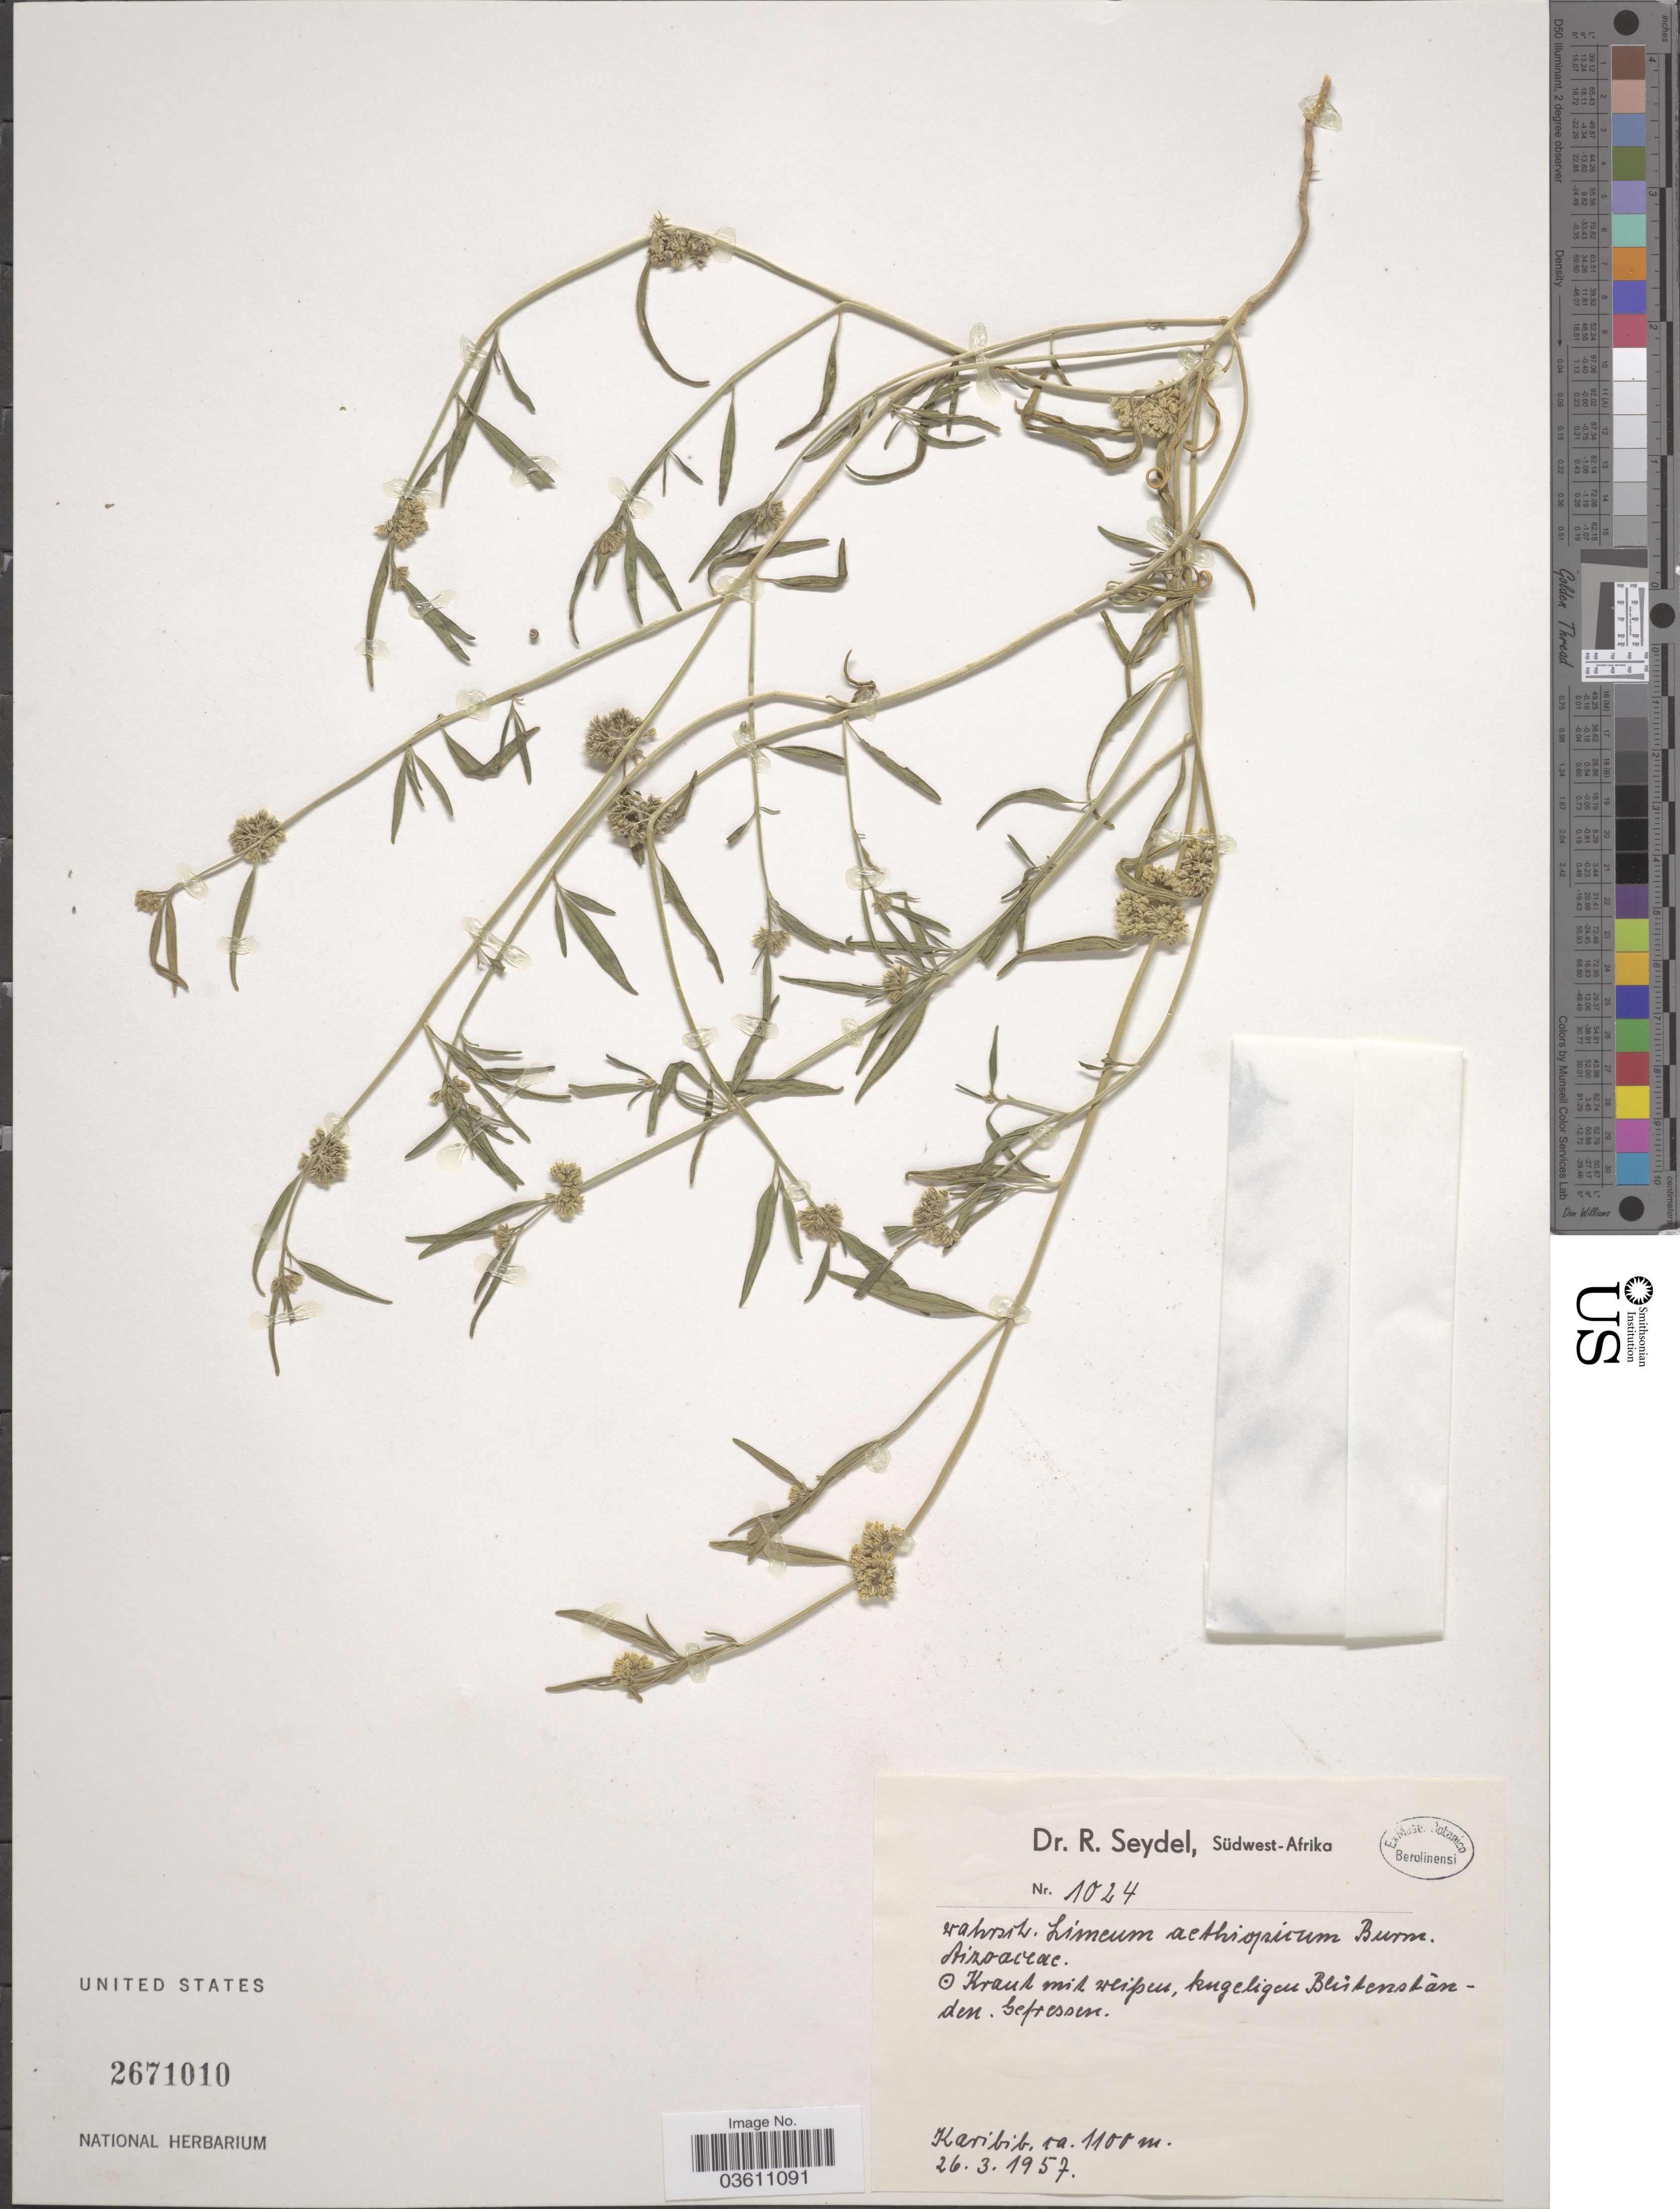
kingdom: Plantae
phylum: Tracheophyta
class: Magnoliopsida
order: Caryophyllales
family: Limeaceae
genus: Limeum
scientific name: Limeum aethiopicum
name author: Burm. f.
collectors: R. Seydel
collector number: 1024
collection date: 1957-03-26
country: Namibia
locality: Südwest-Afrika. Karibib.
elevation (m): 1100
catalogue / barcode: US 2671010